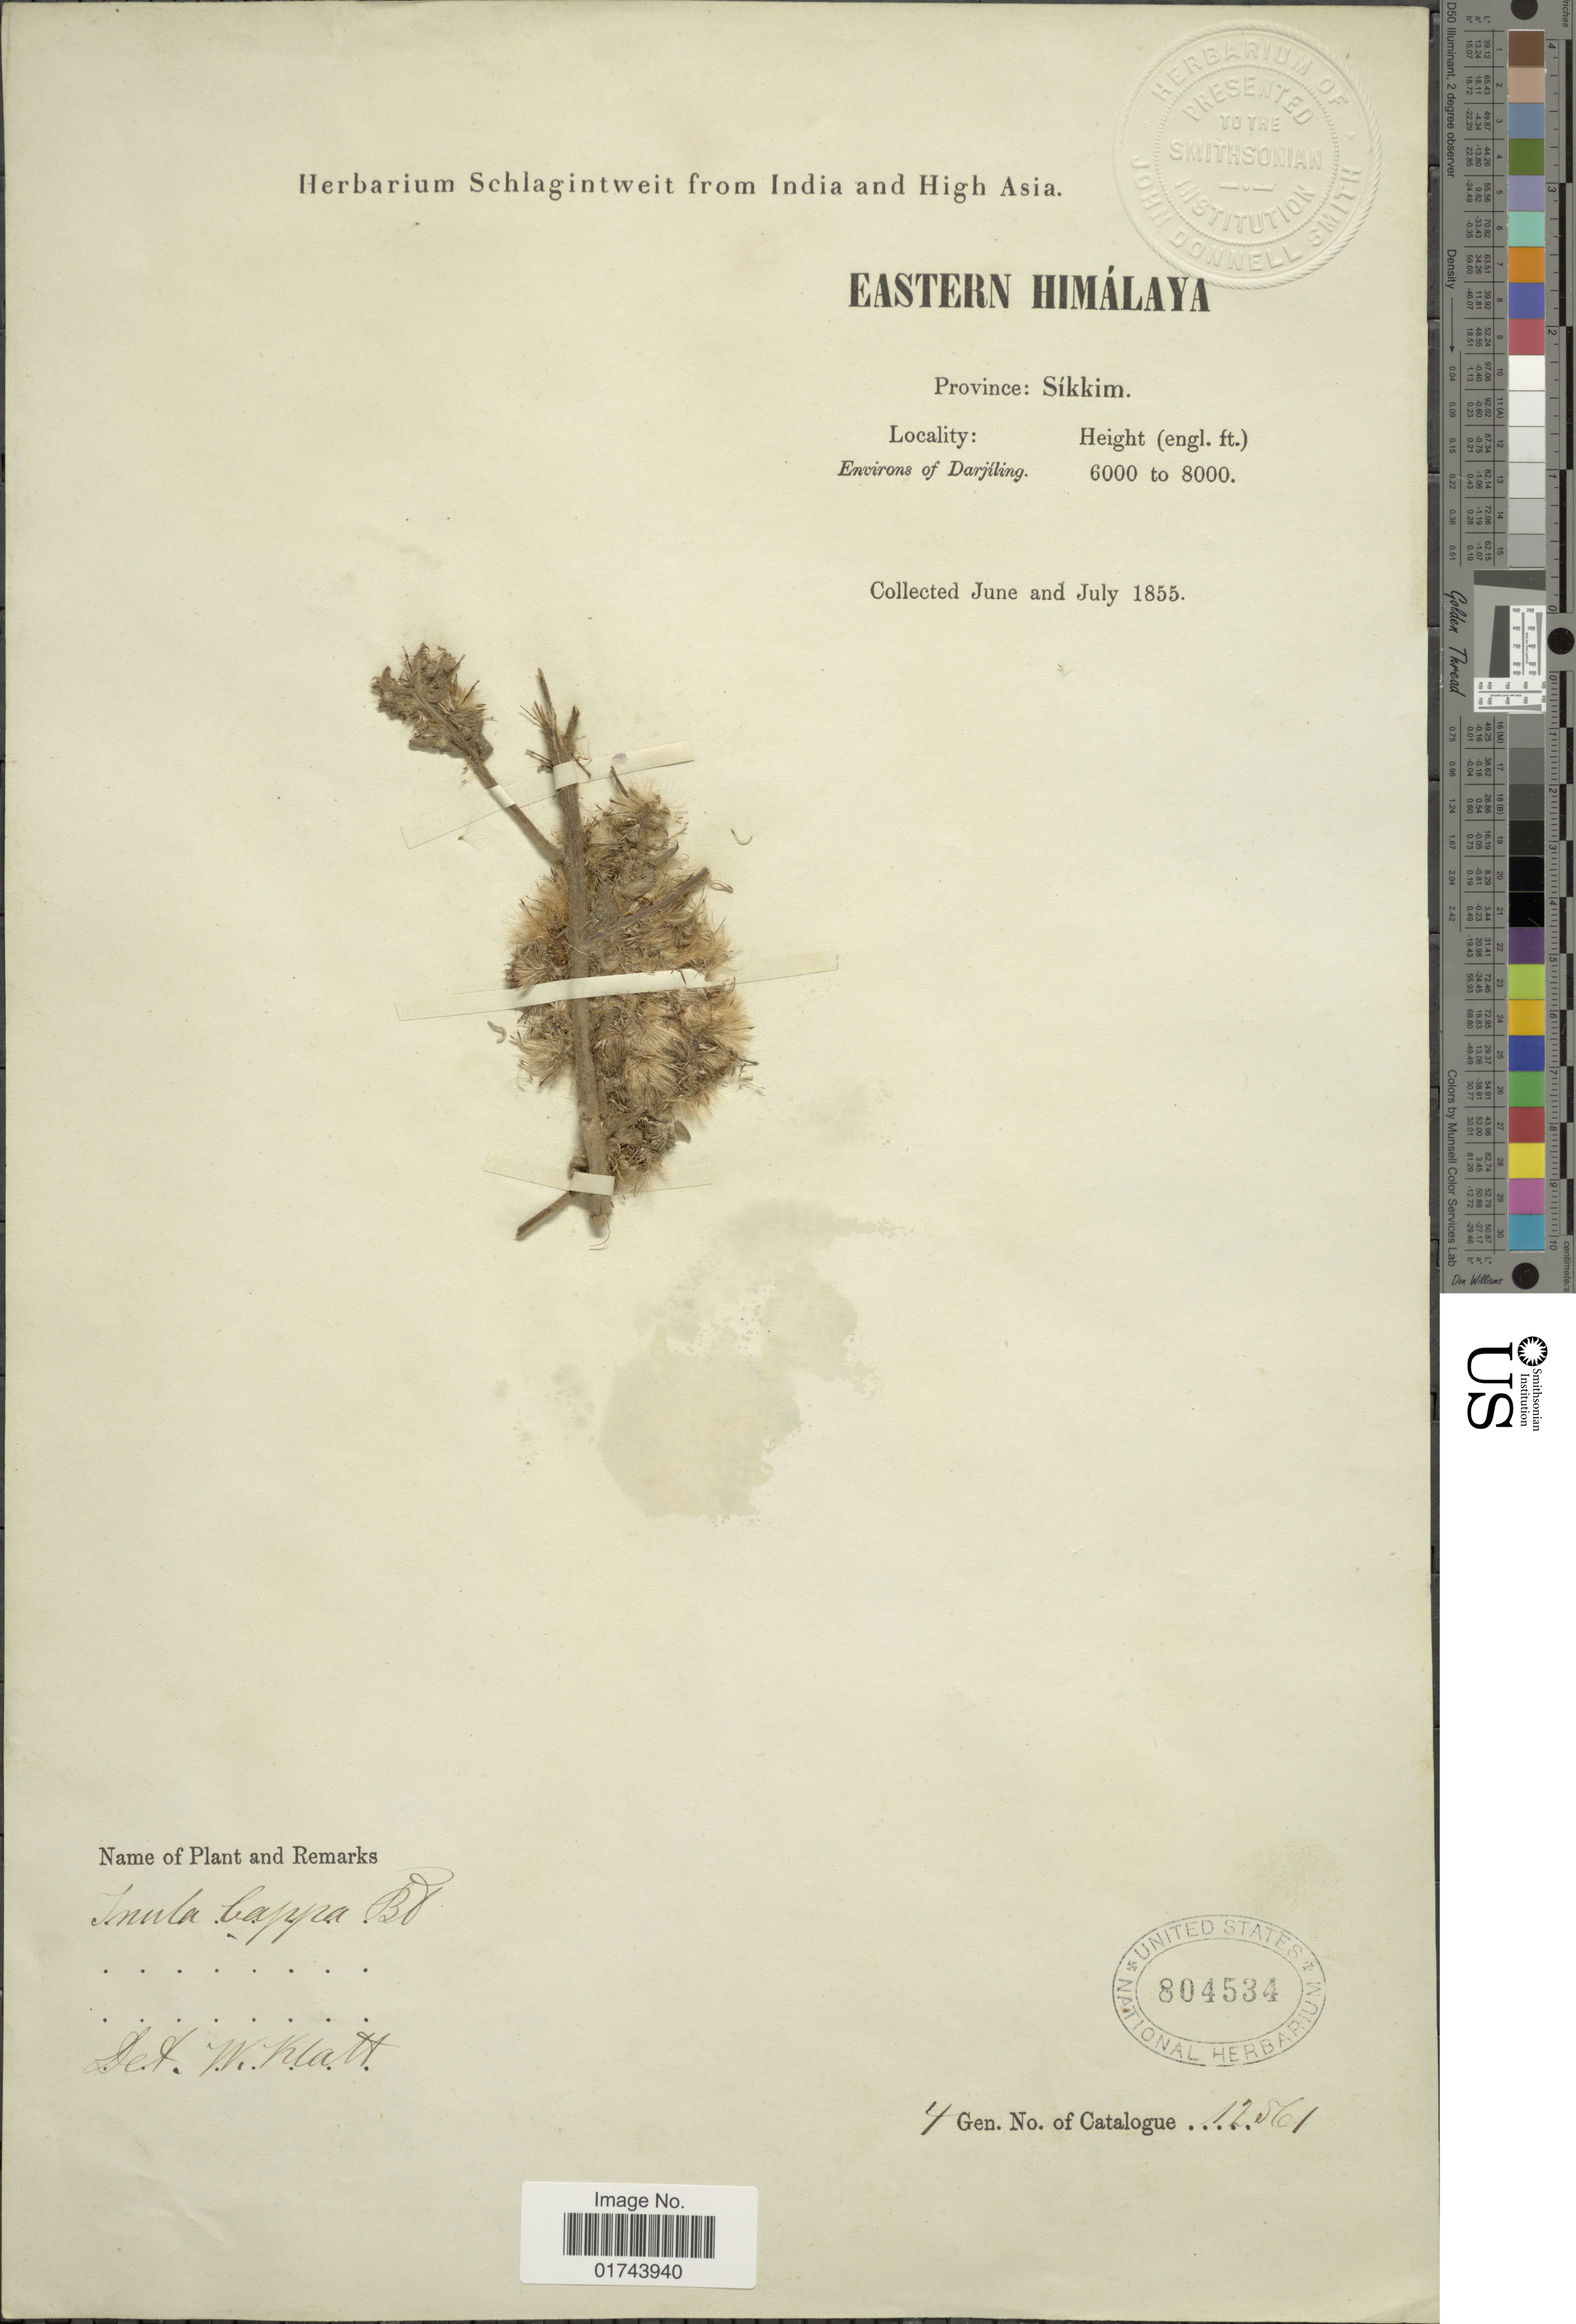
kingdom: Plantae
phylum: Tracheophyta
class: Magnoliopsida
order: Asterales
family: Asteraceae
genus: Inula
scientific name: Inula cappa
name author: (Buch.-Ham. ex D. Don) DC.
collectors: ex herb. Schlagintweit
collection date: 1855-06/1855-07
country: India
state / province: Sikkim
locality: Eastern Himalaya, Environs of Darjiling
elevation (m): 1829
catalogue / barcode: US 804534